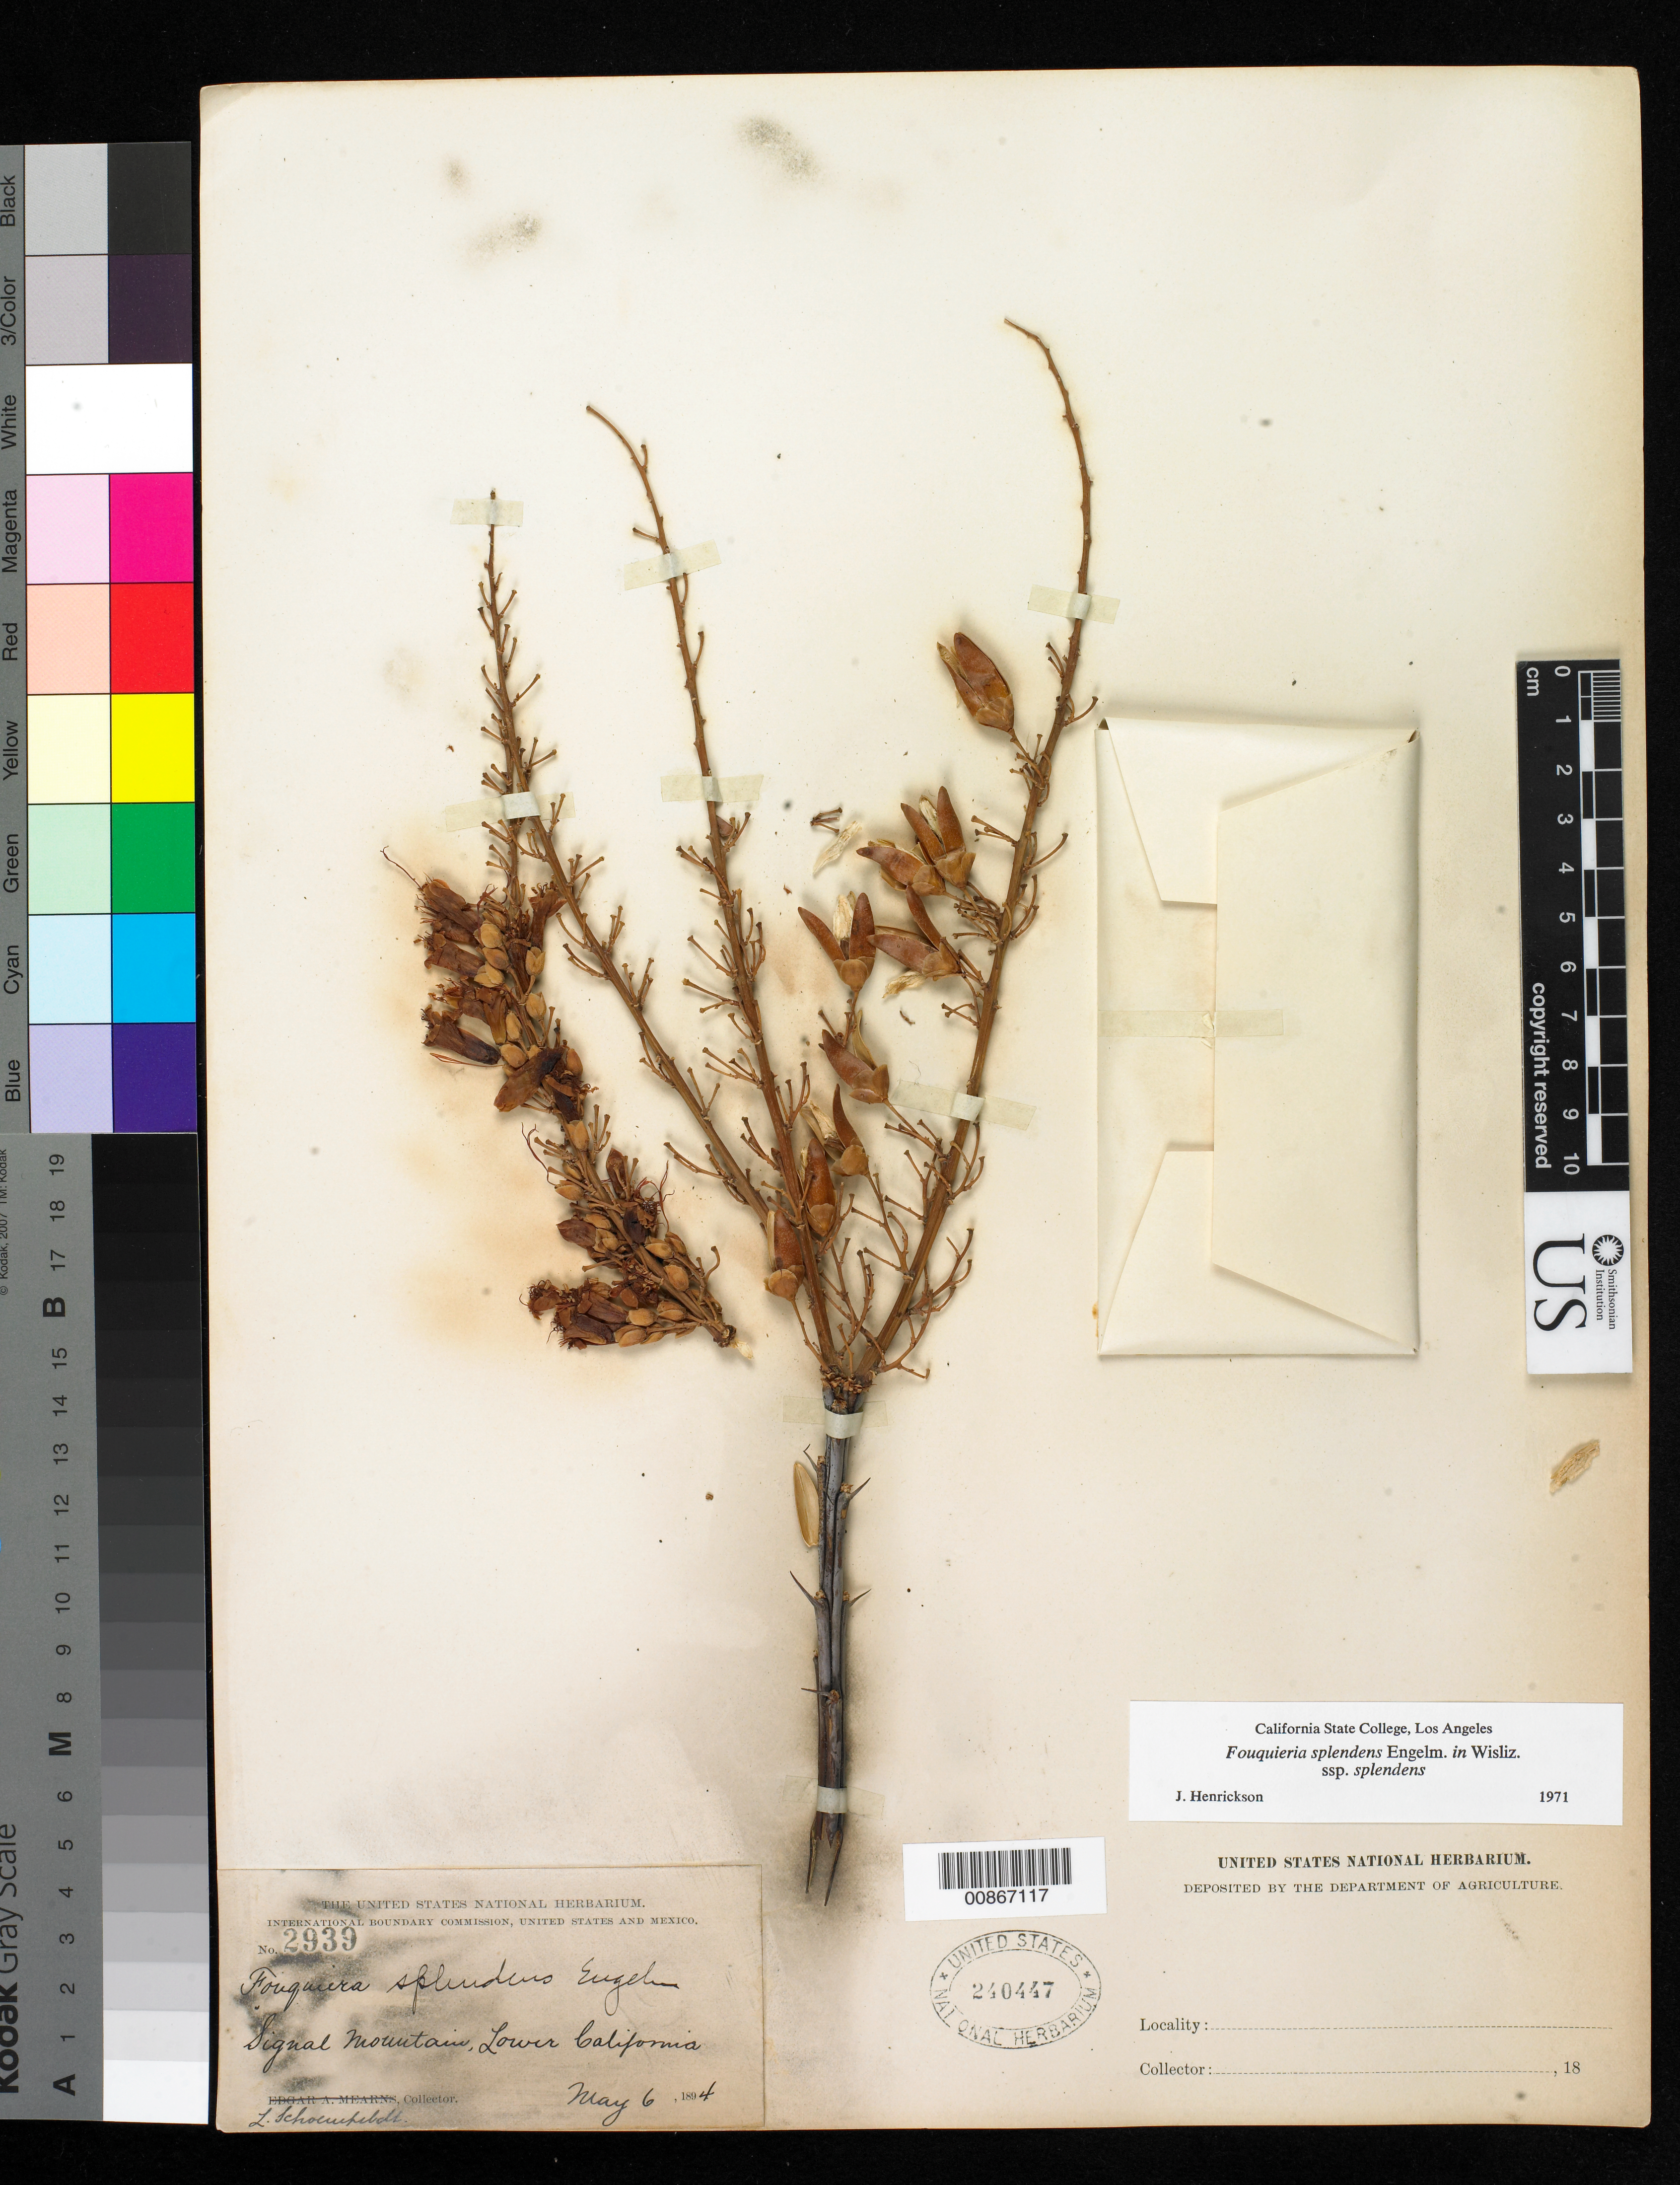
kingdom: Plantae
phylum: Tracheophyta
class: Magnoliopsida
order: Ericales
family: Fouquieriaceae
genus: Fouquieria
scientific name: Fouquieria splendens subsp. splendens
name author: Engelm.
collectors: L. Schoenfeldt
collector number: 2939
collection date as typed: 06 May 1894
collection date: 1894-05-06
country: Mexico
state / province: Baja California Norte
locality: Signal Mountain, Baja California.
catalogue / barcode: US 240447